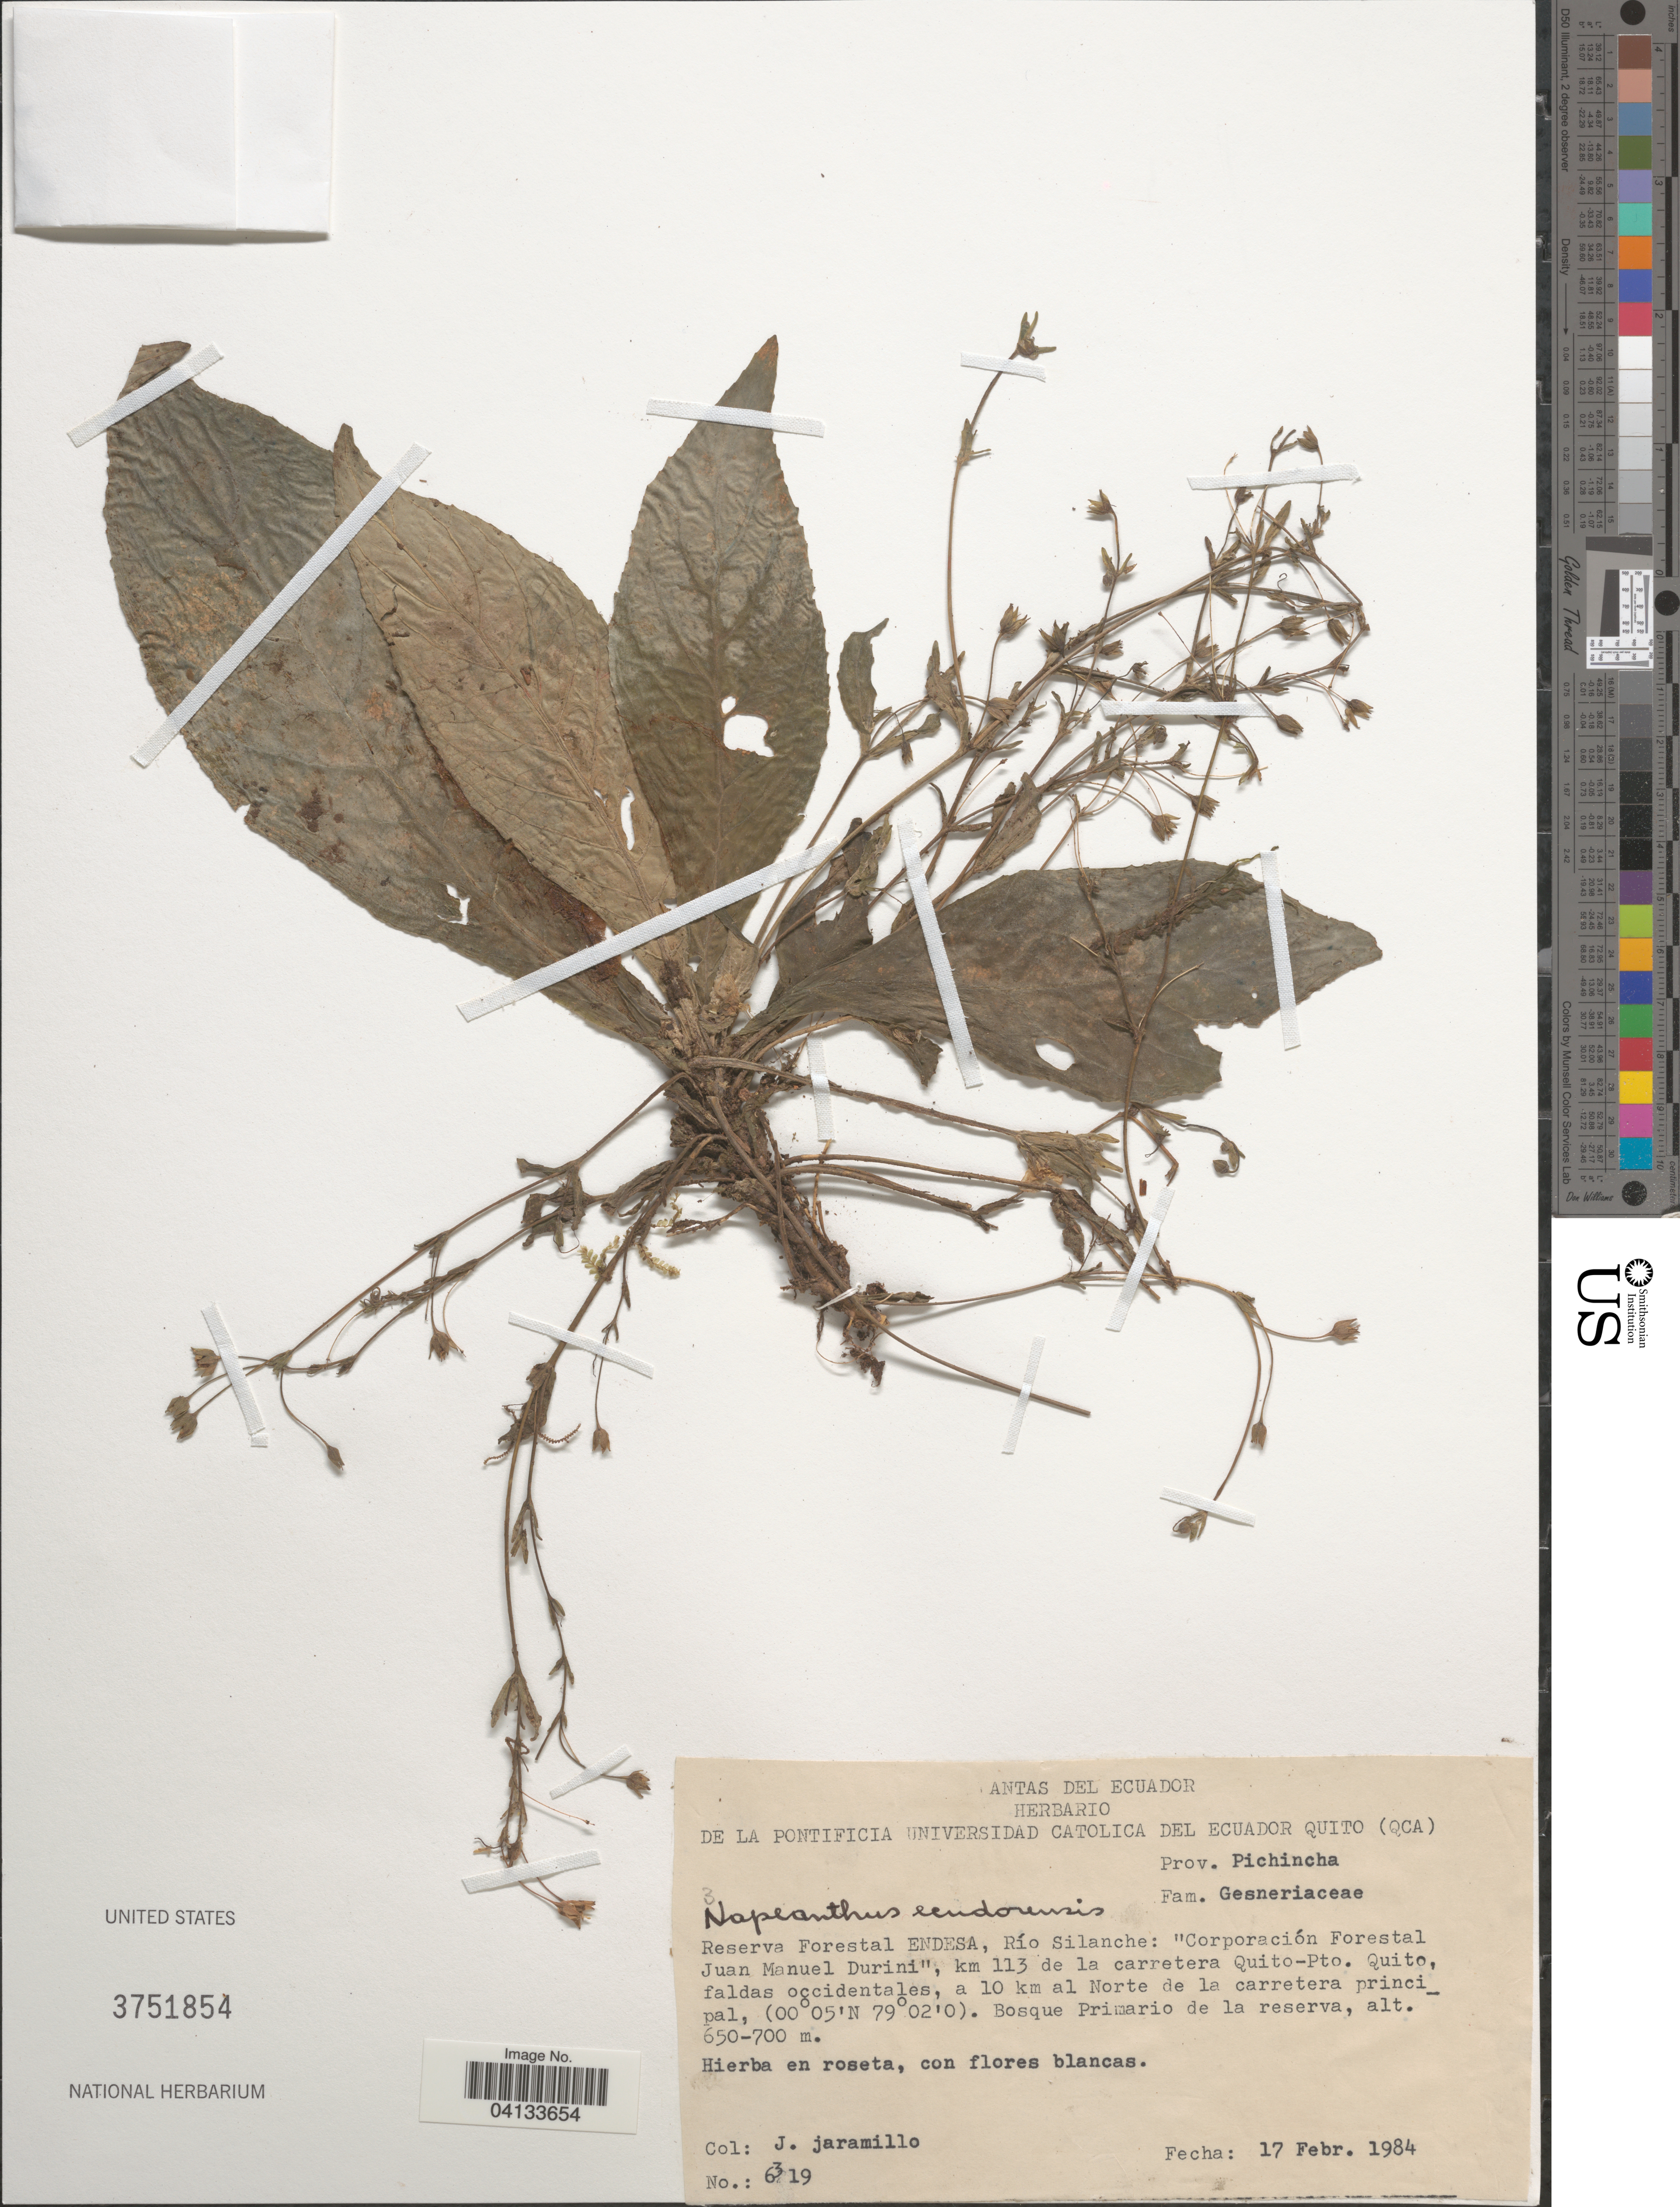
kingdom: Plantae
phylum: Tracheophyta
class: Magnoliopsida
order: Lamiales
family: Gesneriaceae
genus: Napeanthus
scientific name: Napeanthus ecuadorensis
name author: Fritsch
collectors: J. Jaramillo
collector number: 6319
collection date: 1984-02-17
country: Ecuador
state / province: Pichincha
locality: Reserva Forestal ENDESA, Río Silanche: "Corporación Forestal Juan Manuel Durini", km 113 de la carretera Quito-Pto. Quito, faldas occidentales, a 10 km al Norte de la carretera principal.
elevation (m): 650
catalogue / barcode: US 3751854